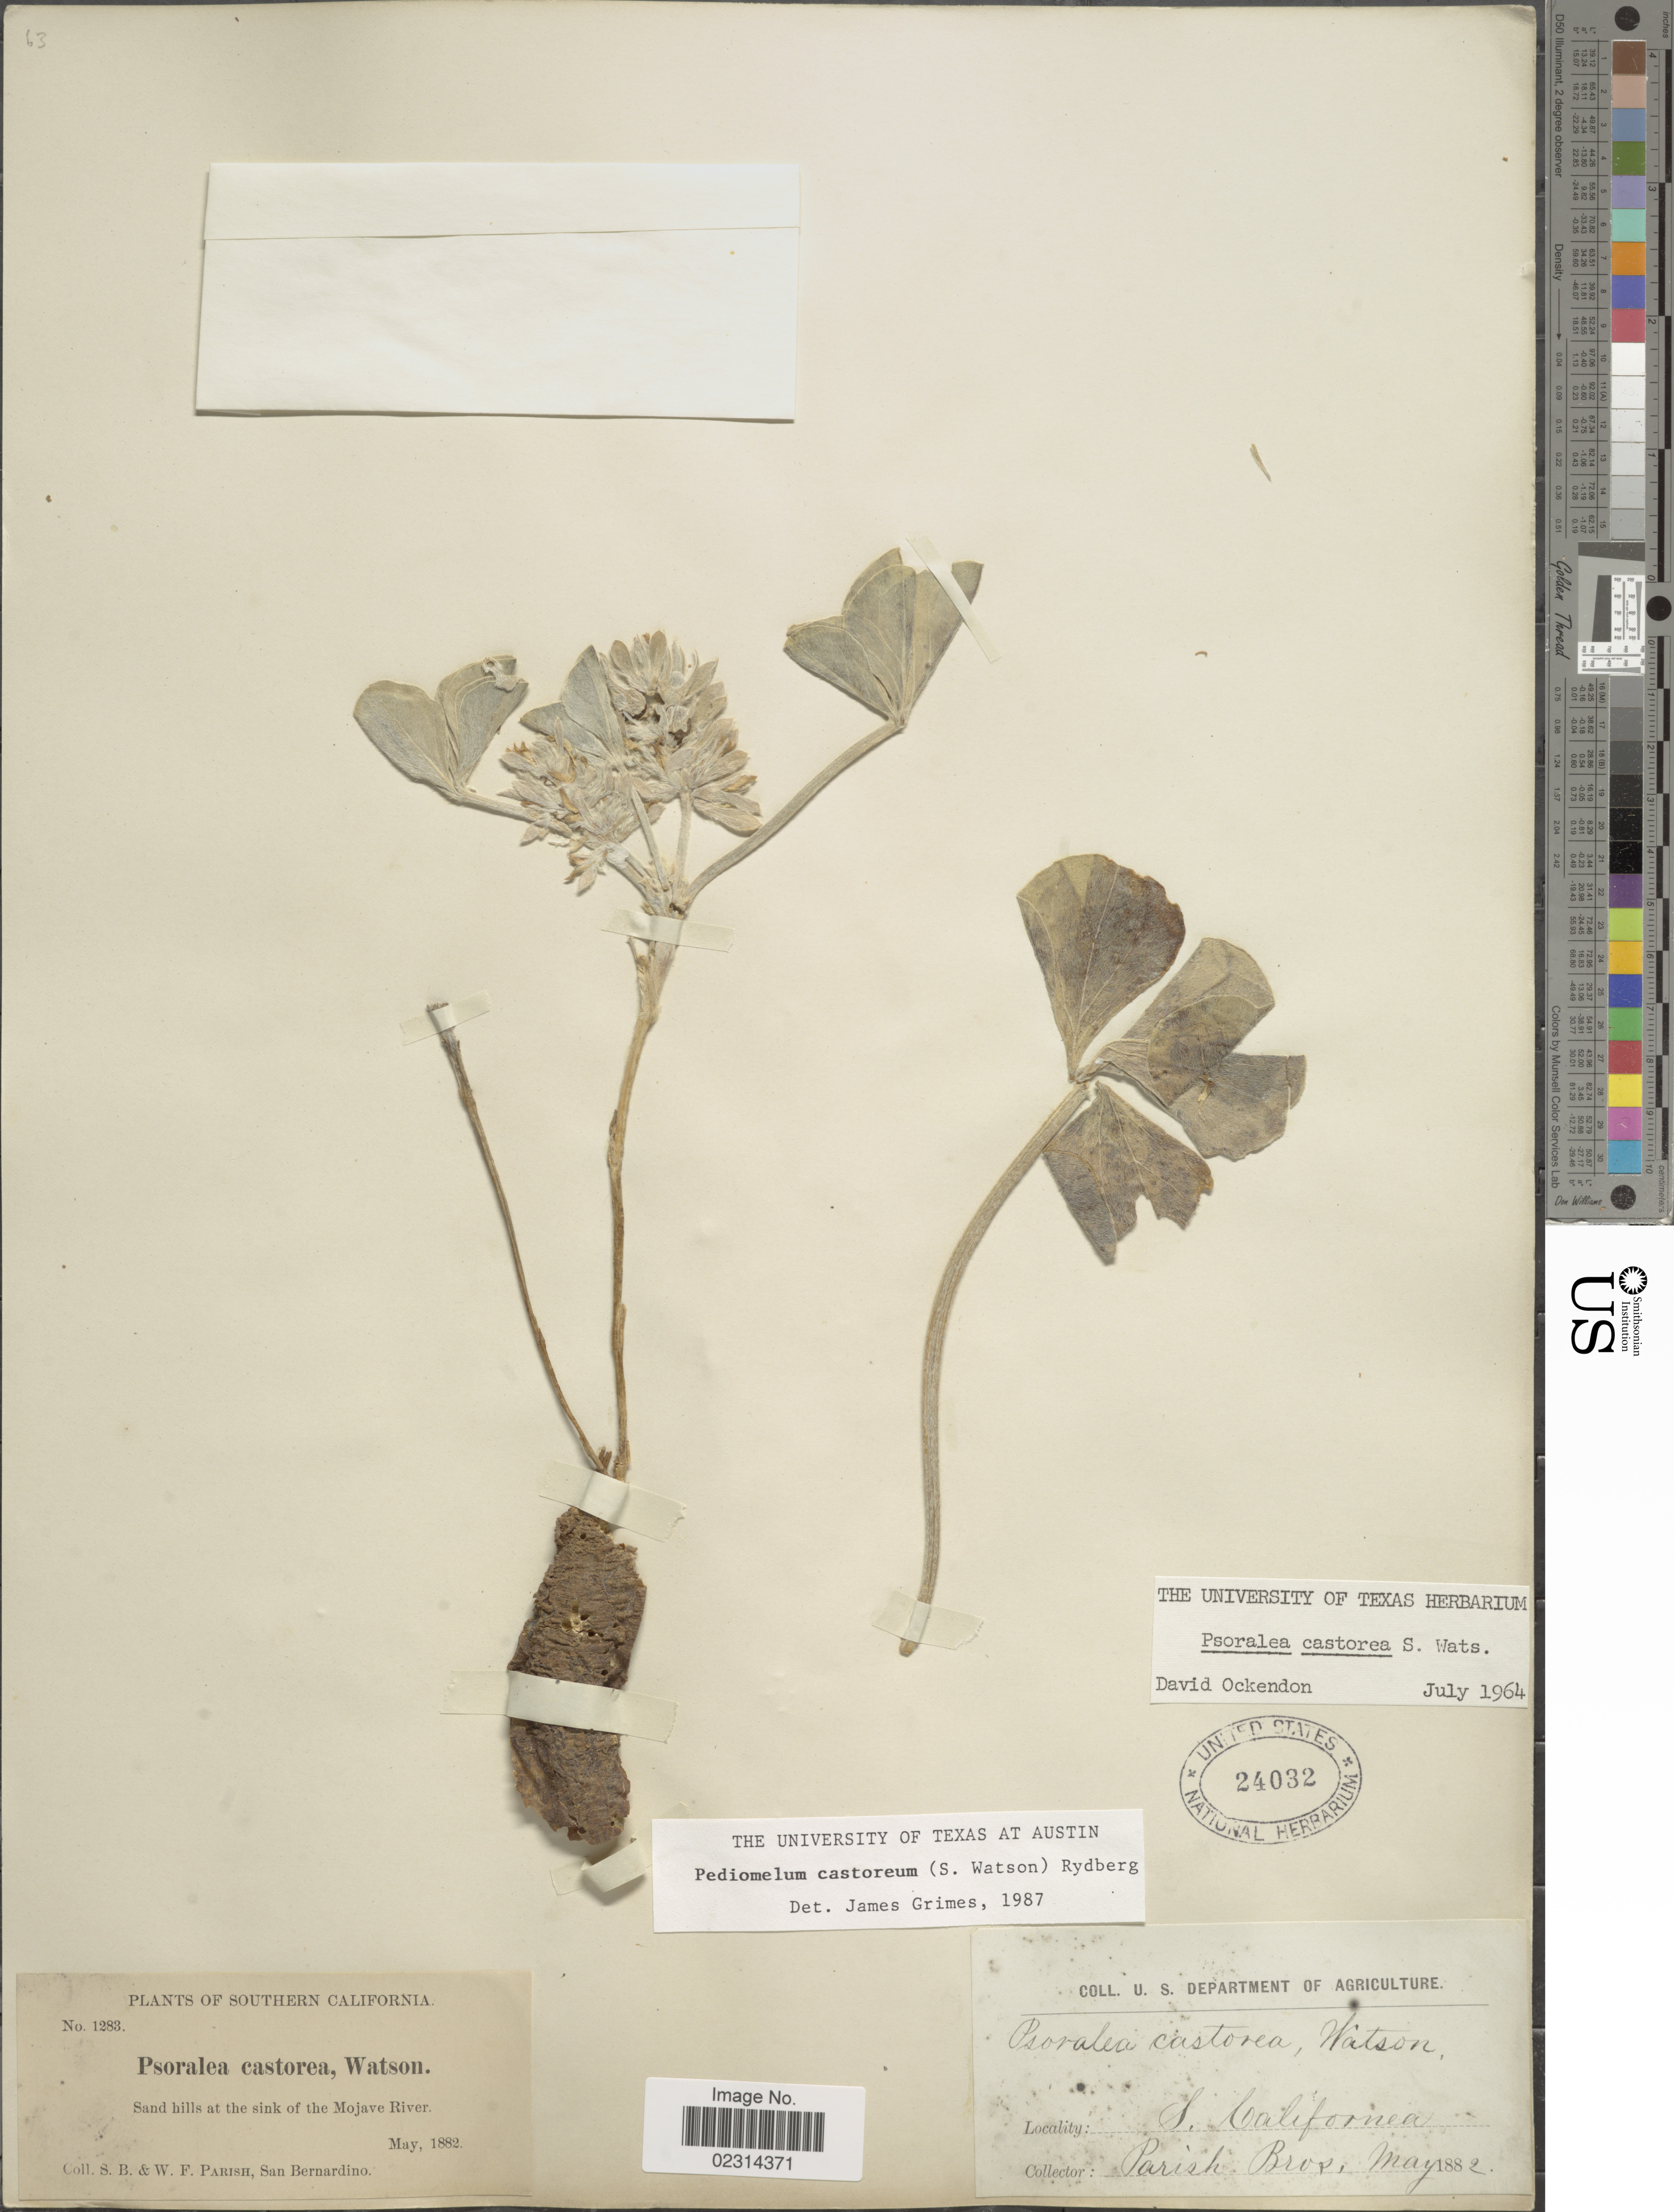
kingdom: Plantae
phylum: Tracheophyta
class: Magnoliopsida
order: Fabales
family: Fabaceae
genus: Pediomelum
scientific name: Pediomelum castoreum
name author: (S. Watson) Rydb.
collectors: S. B. Parish & W. F. Parish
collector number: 1283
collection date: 1882-05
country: United States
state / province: California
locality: Southern California. at the sink of the Mojave River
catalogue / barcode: US 24032